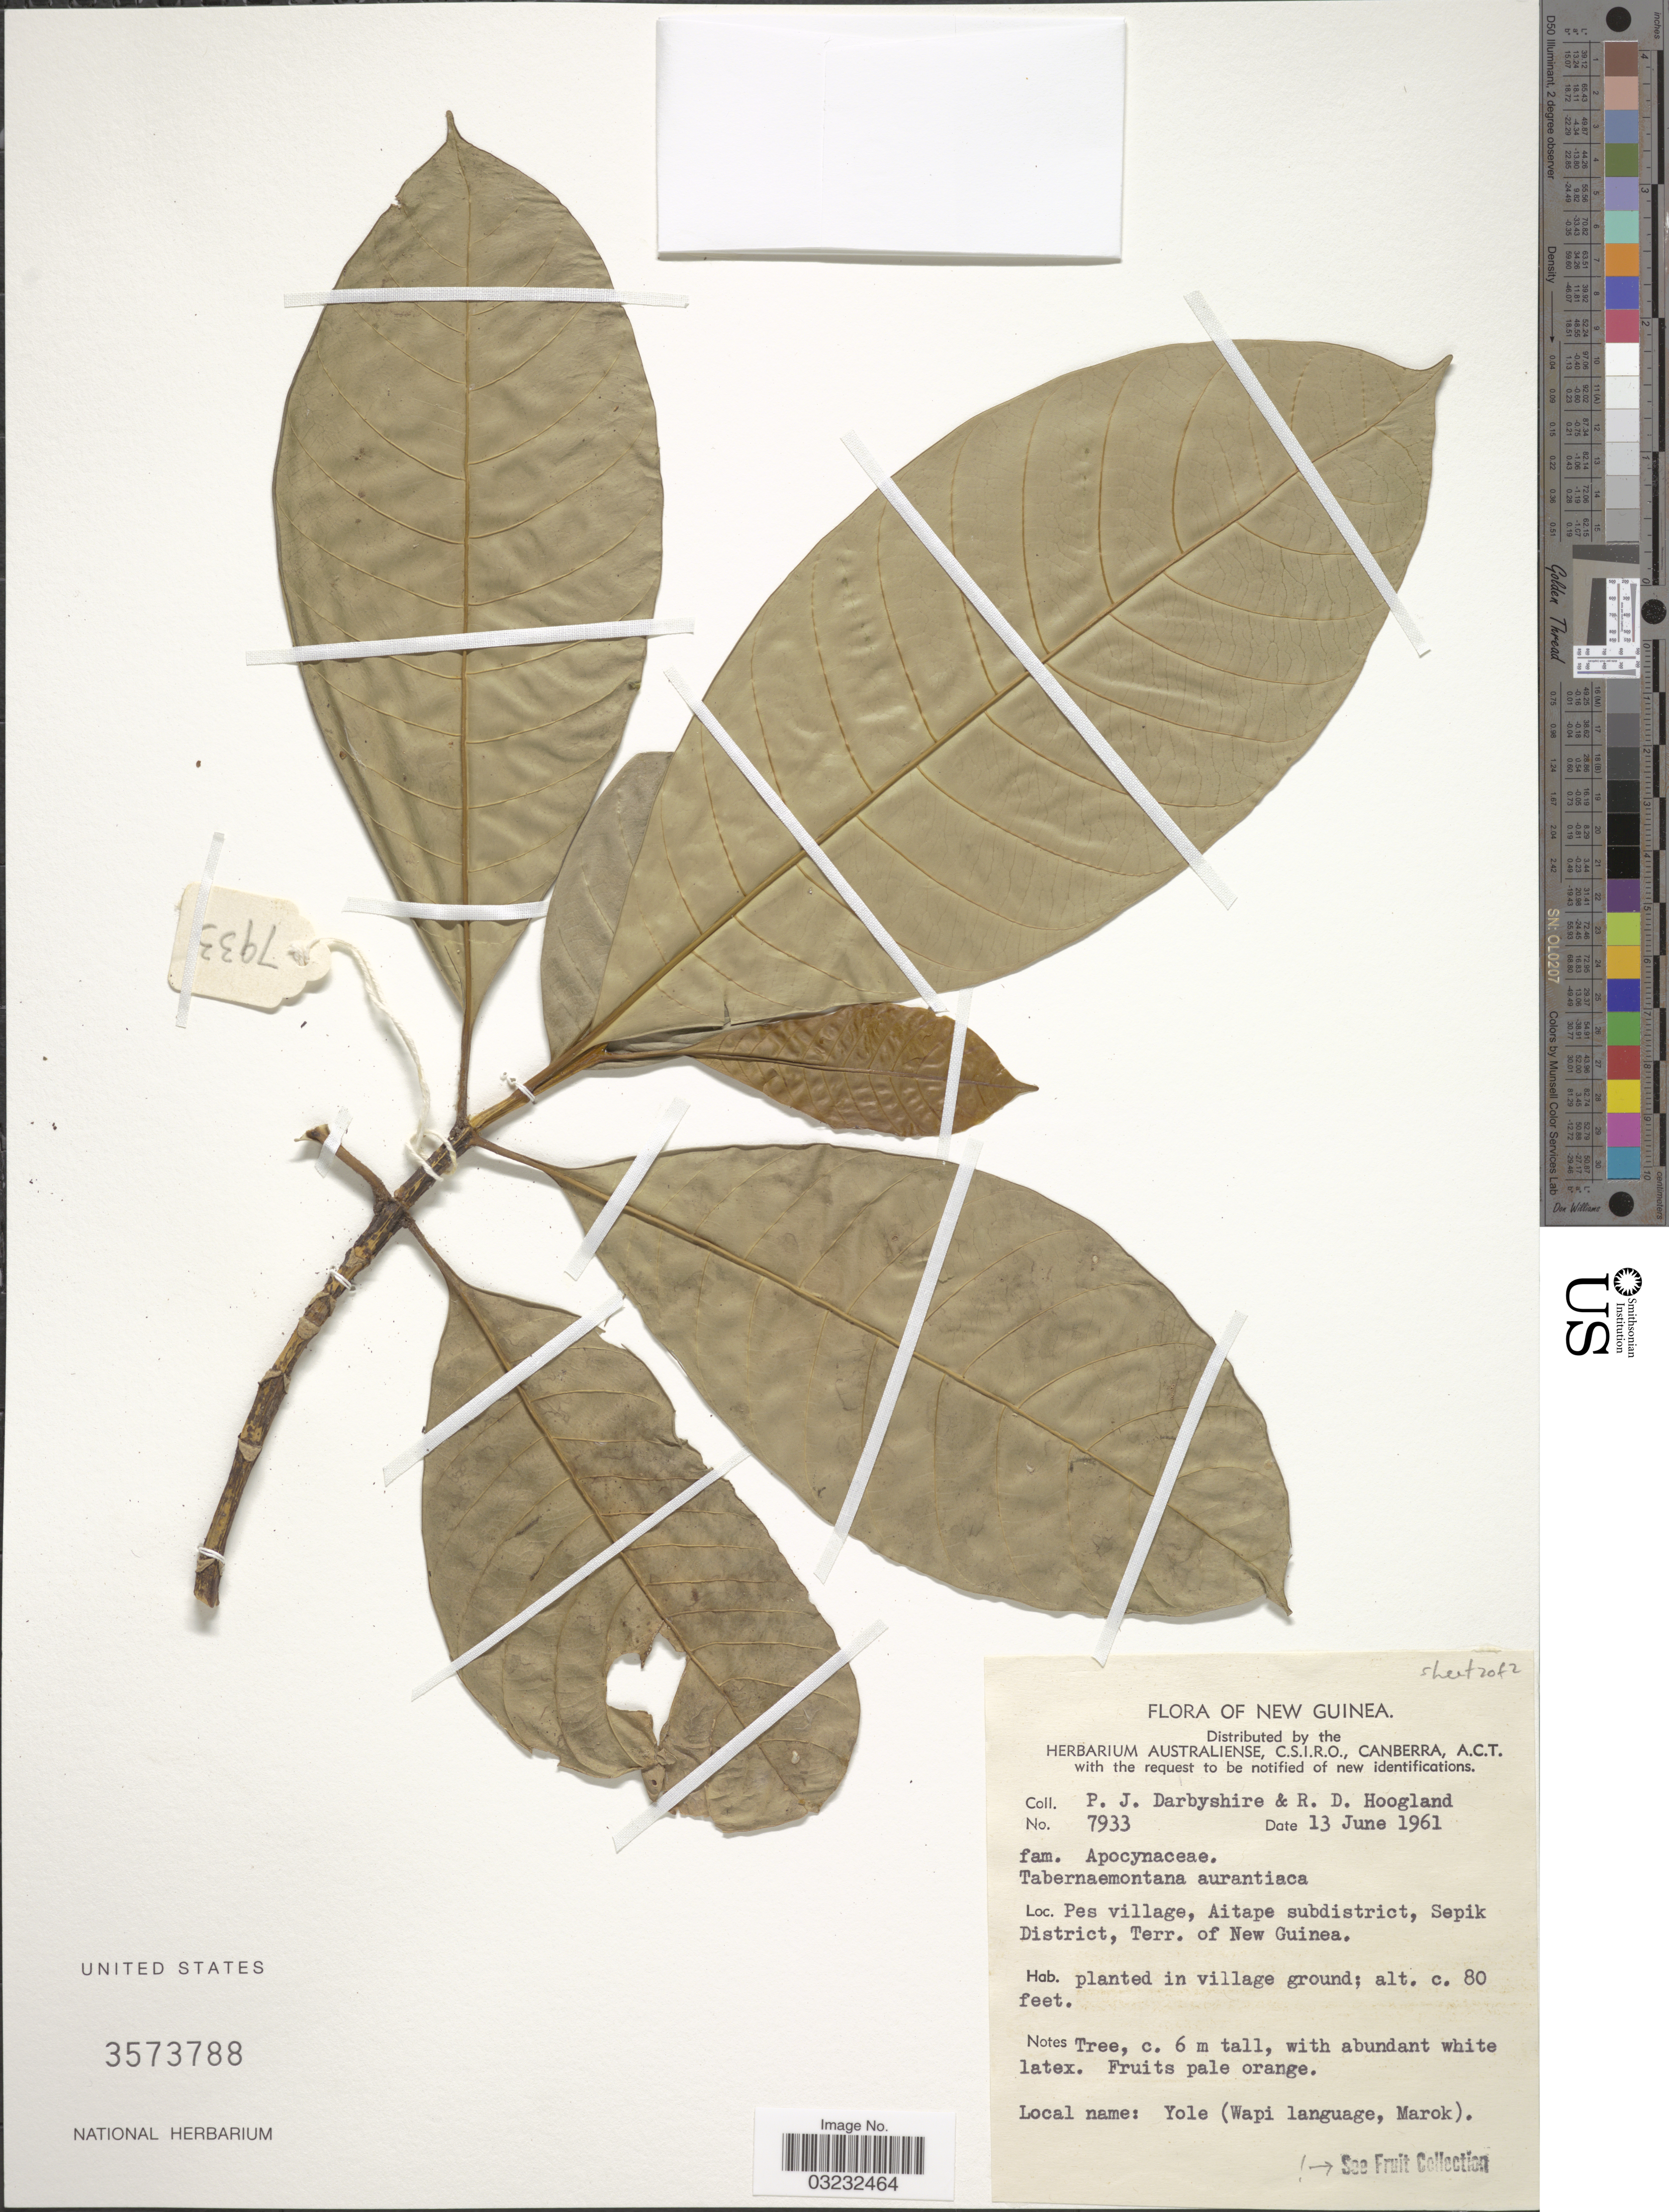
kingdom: Plantae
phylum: Tracheophyta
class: Magnoliopsida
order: Gentianales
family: Apocynaceae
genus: Tabernaemontana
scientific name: Tabernaemontana aurantiaca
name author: Gaudich.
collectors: P. Darbyshire & R. D. Hoogland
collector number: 7933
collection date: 1961-06-13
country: Papua New Guinea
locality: New Guinea, Pes village, Aitape subdistrict, Sepik District, Terr. of New Guinea.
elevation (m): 24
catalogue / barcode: US 3573788